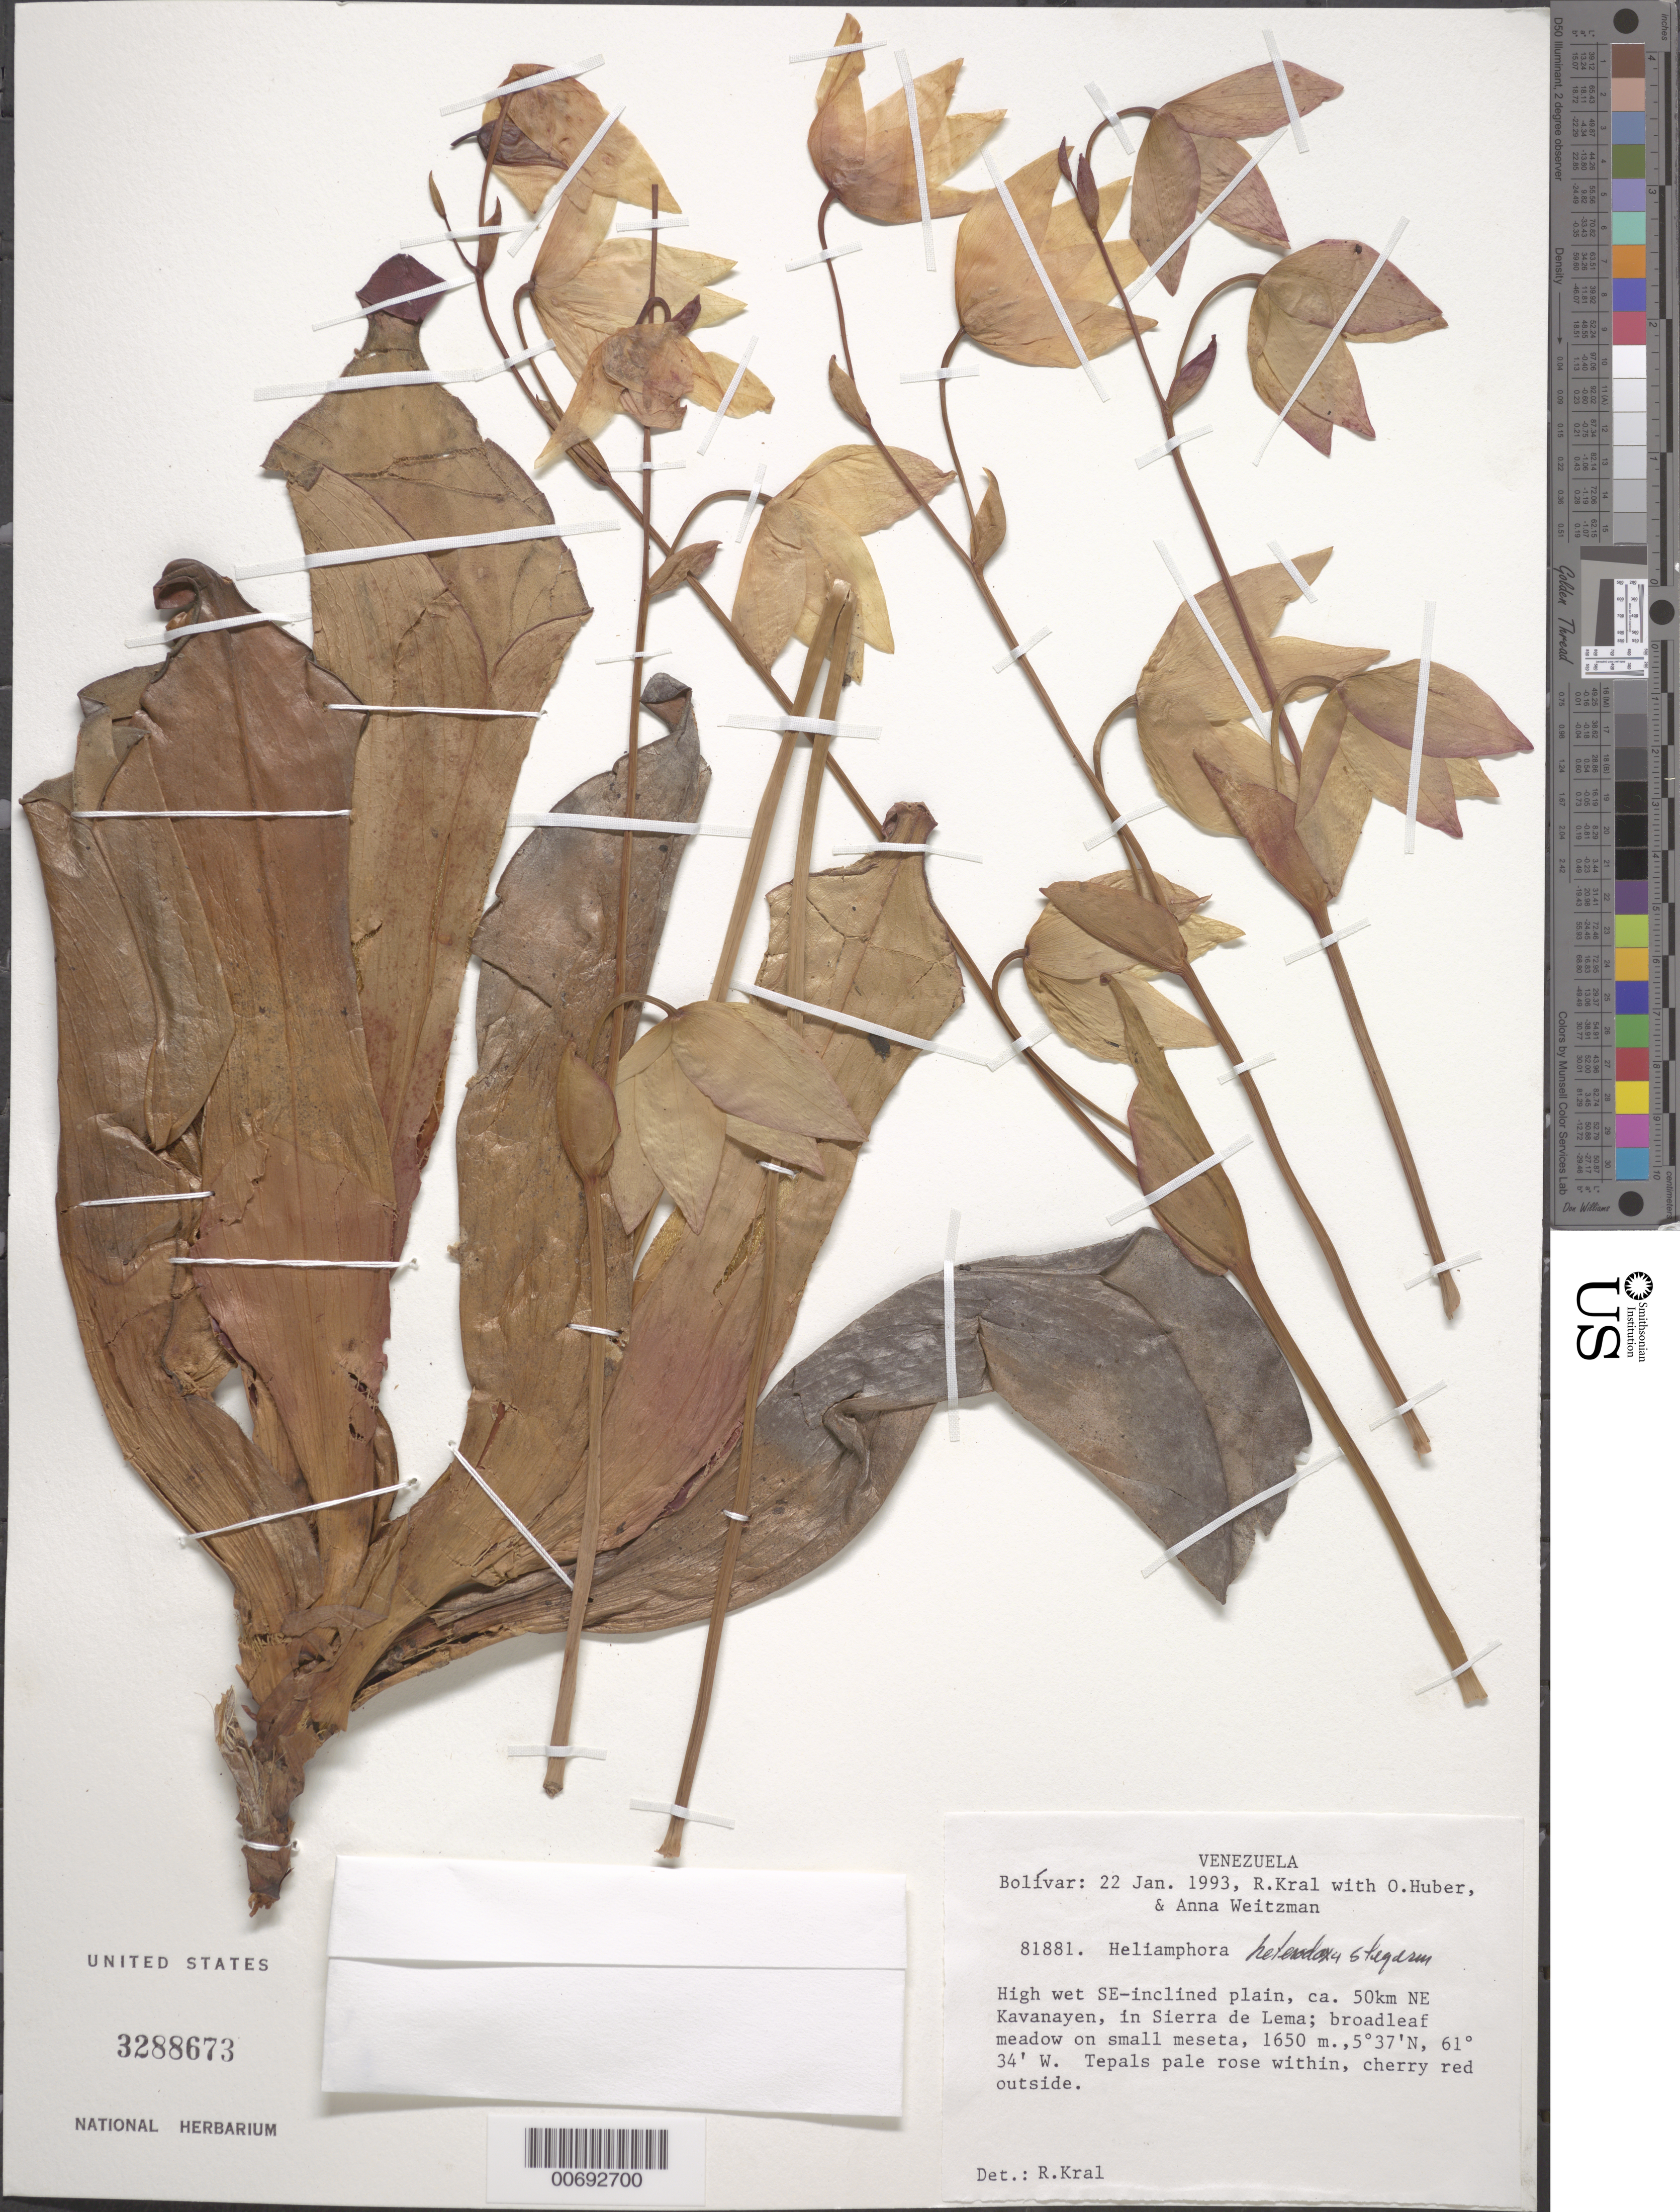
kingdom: Plantae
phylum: Tracheophyta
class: Magnoliopsida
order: Ericales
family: Sarraceniaceae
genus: Heliamphora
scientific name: Heliamphora heterodoxa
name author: Steyerm.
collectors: R. Kral, O. Huber & A. L. Weitzman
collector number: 81881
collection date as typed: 22-Jan-93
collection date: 1993-01-22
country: Venezuela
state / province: Bolívar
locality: Sierra de Lema, 50 km NE Kavanayén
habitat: Broadleaf meadow on small meseta; high wet SE inclined plain.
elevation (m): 1650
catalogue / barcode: US 3288673